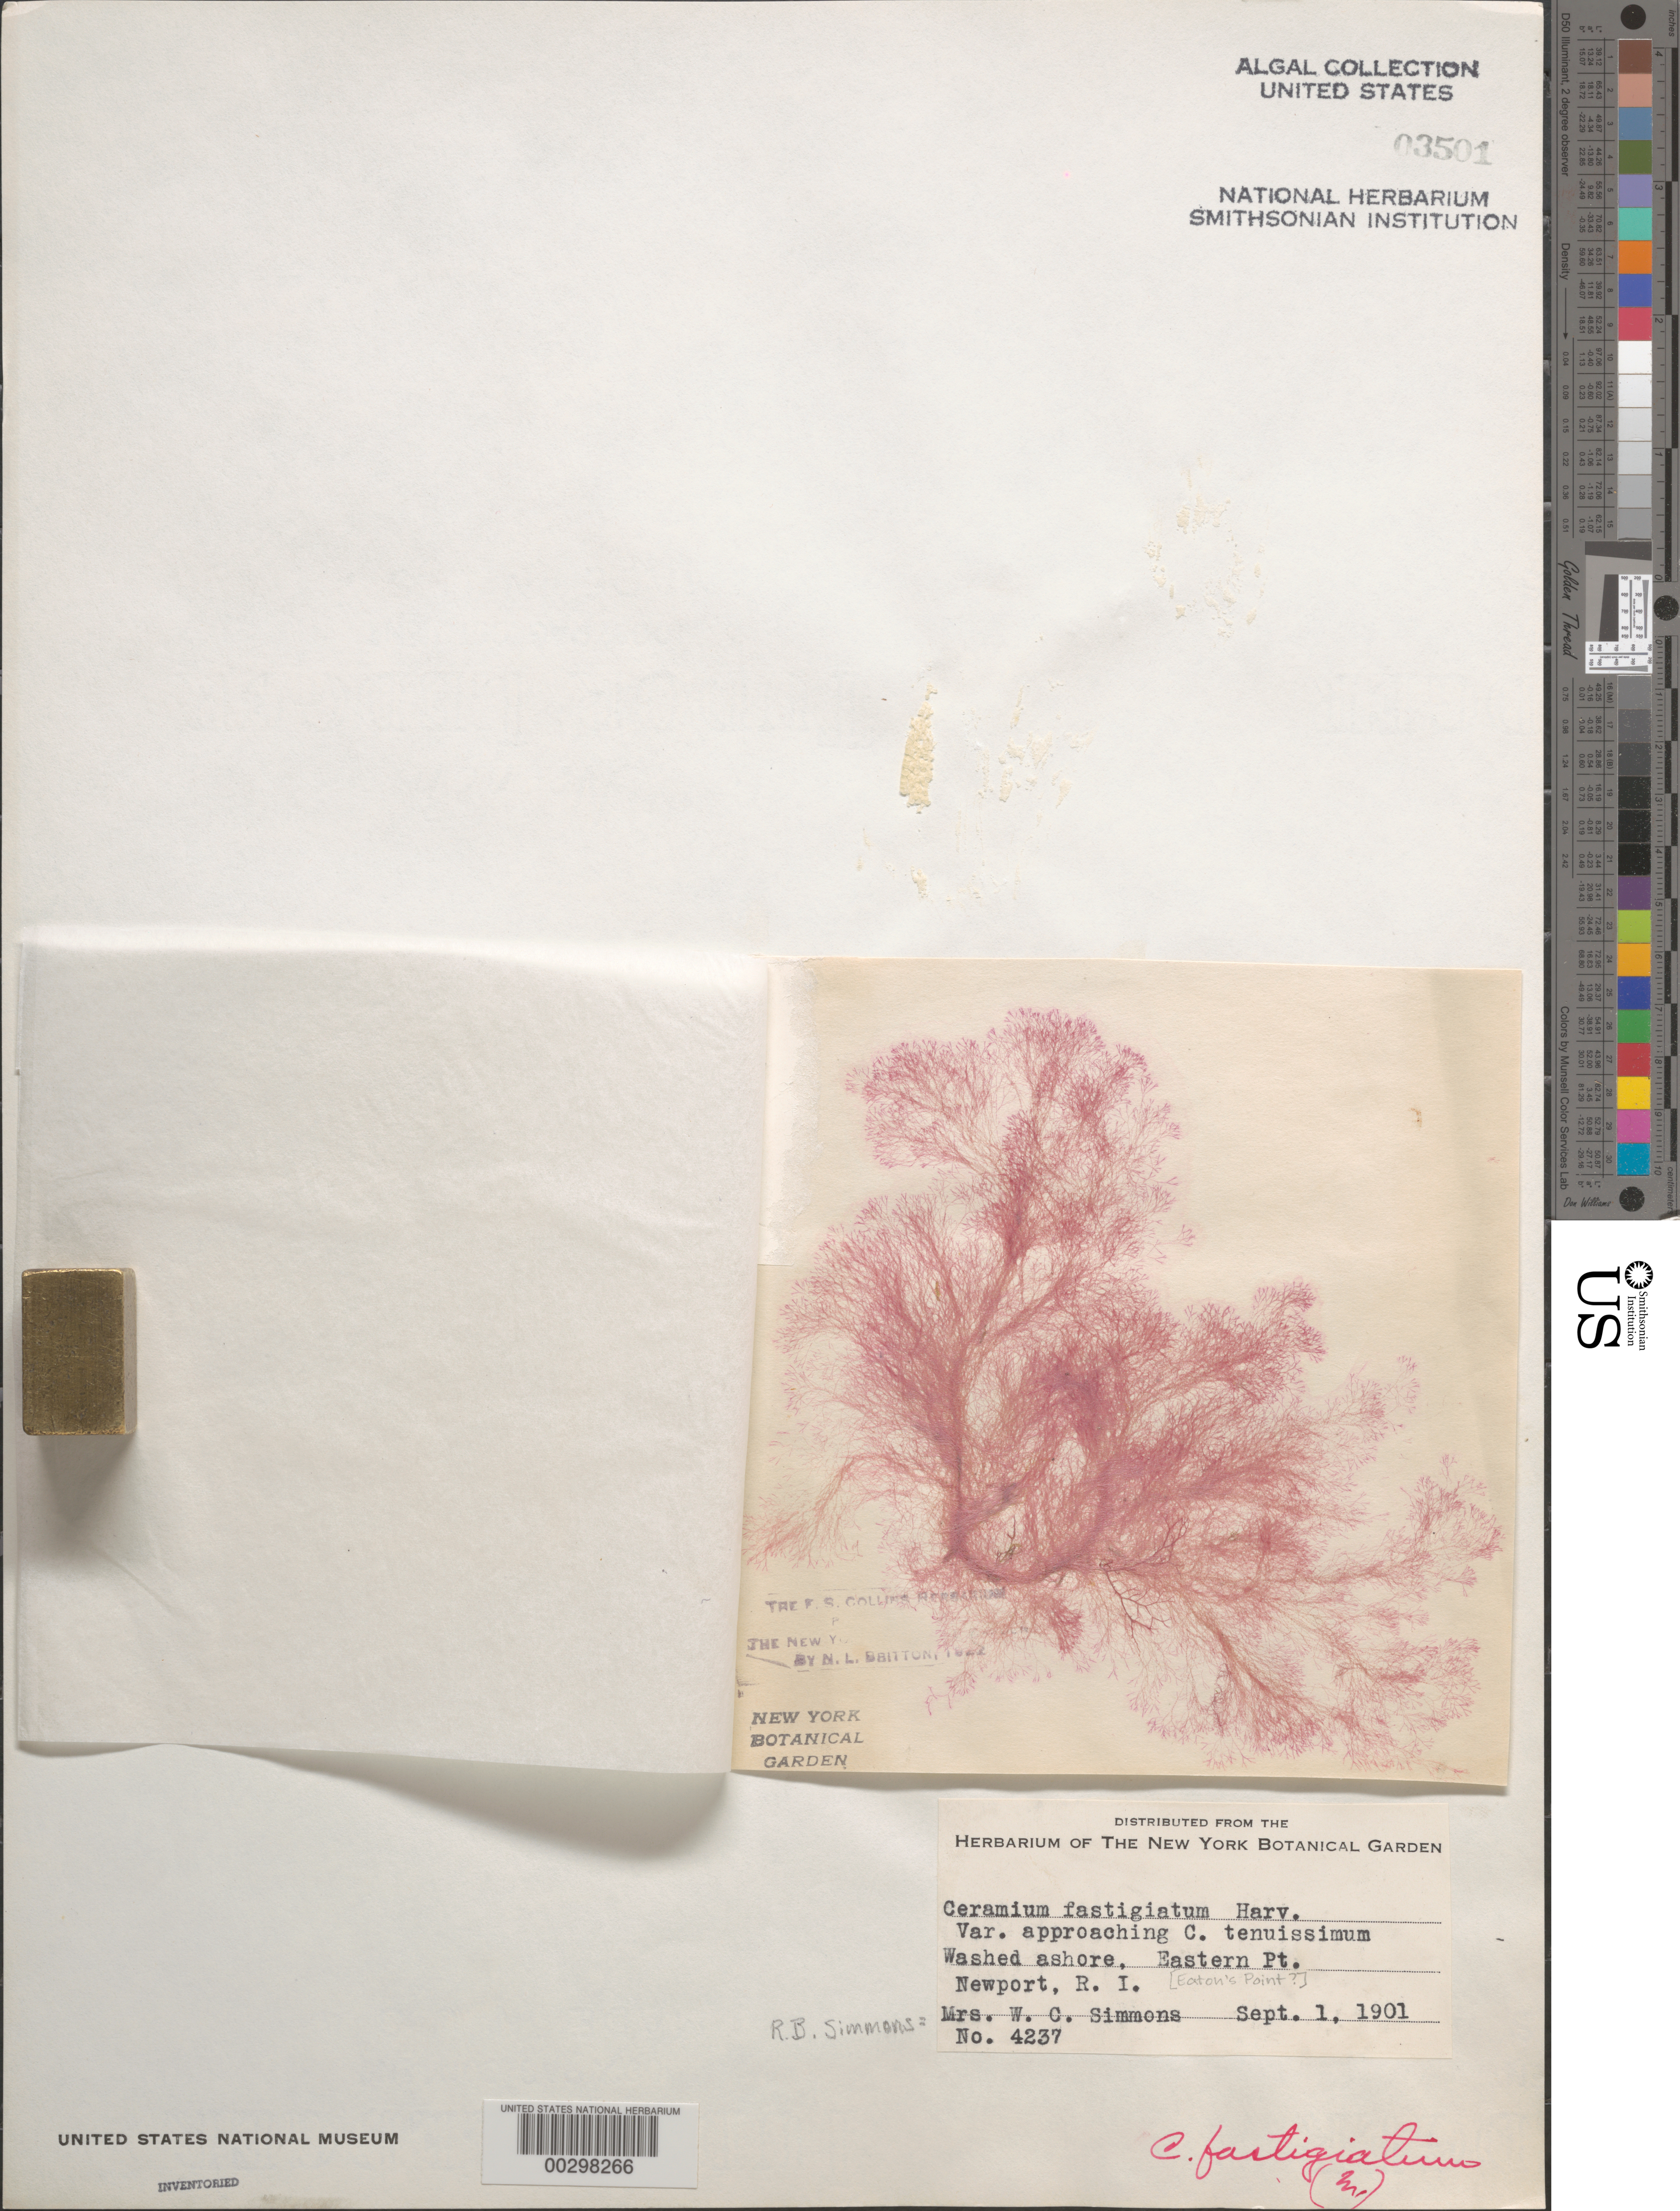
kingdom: Plantae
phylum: Rhodophyta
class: Florideophyceae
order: Ceramiales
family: Ceramiaceae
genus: Ceramium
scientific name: Ceramium fastigiatum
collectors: R. B. Simmons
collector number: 4237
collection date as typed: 01 Sep 1901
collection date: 1901-09-01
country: United States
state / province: Rhode Island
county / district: Newport County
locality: Easton's Point (Eastern Point), Newport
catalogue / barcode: US 3501